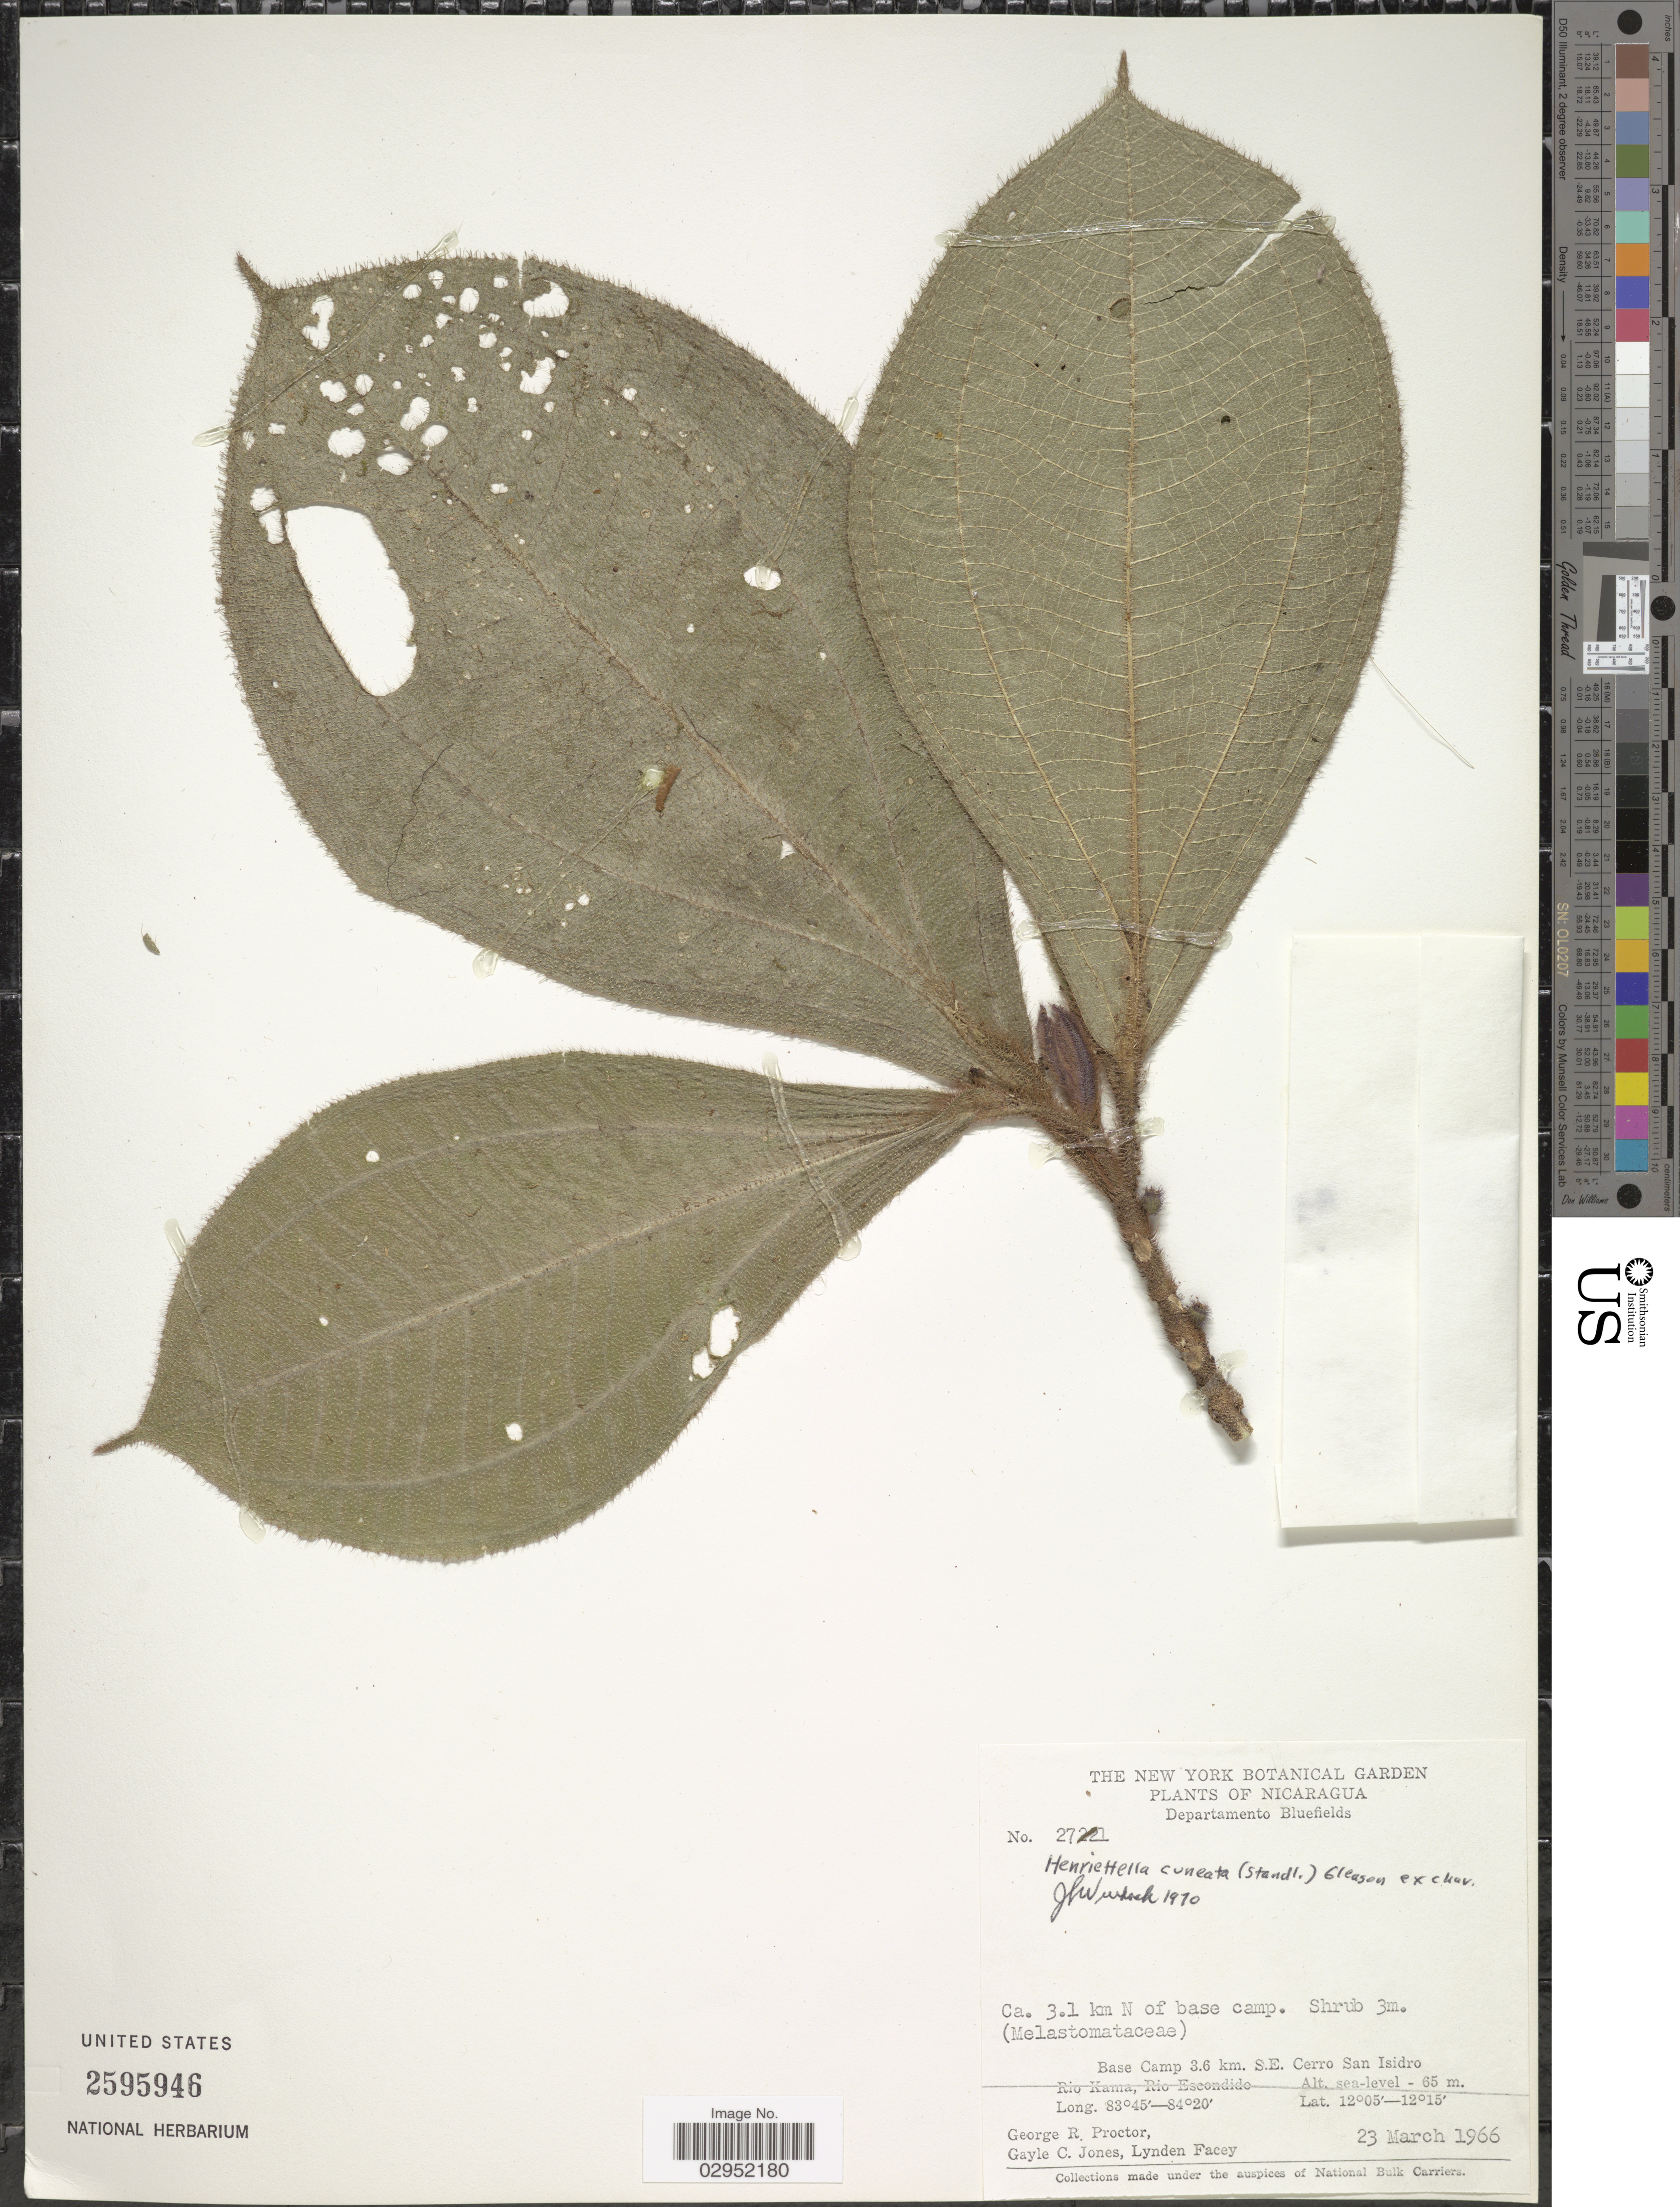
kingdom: Plantae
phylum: Tracheophyta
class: Magnoliopsida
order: Myrtales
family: Melastomataceae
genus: Henriettea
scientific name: Henriettea cuneata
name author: (Standl.) L.O. Williams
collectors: G. Proctor, G. C. Jones & L. Facey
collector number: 27221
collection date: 1966-03-23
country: Nicaragua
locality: Departamento Bluefields. Ca. 3.1 km N of base camp. Base Camp 3.6 km. S.E. Cerro San Isidro. Rio Kama, Rio Escondido.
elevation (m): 0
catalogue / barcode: US 2595946